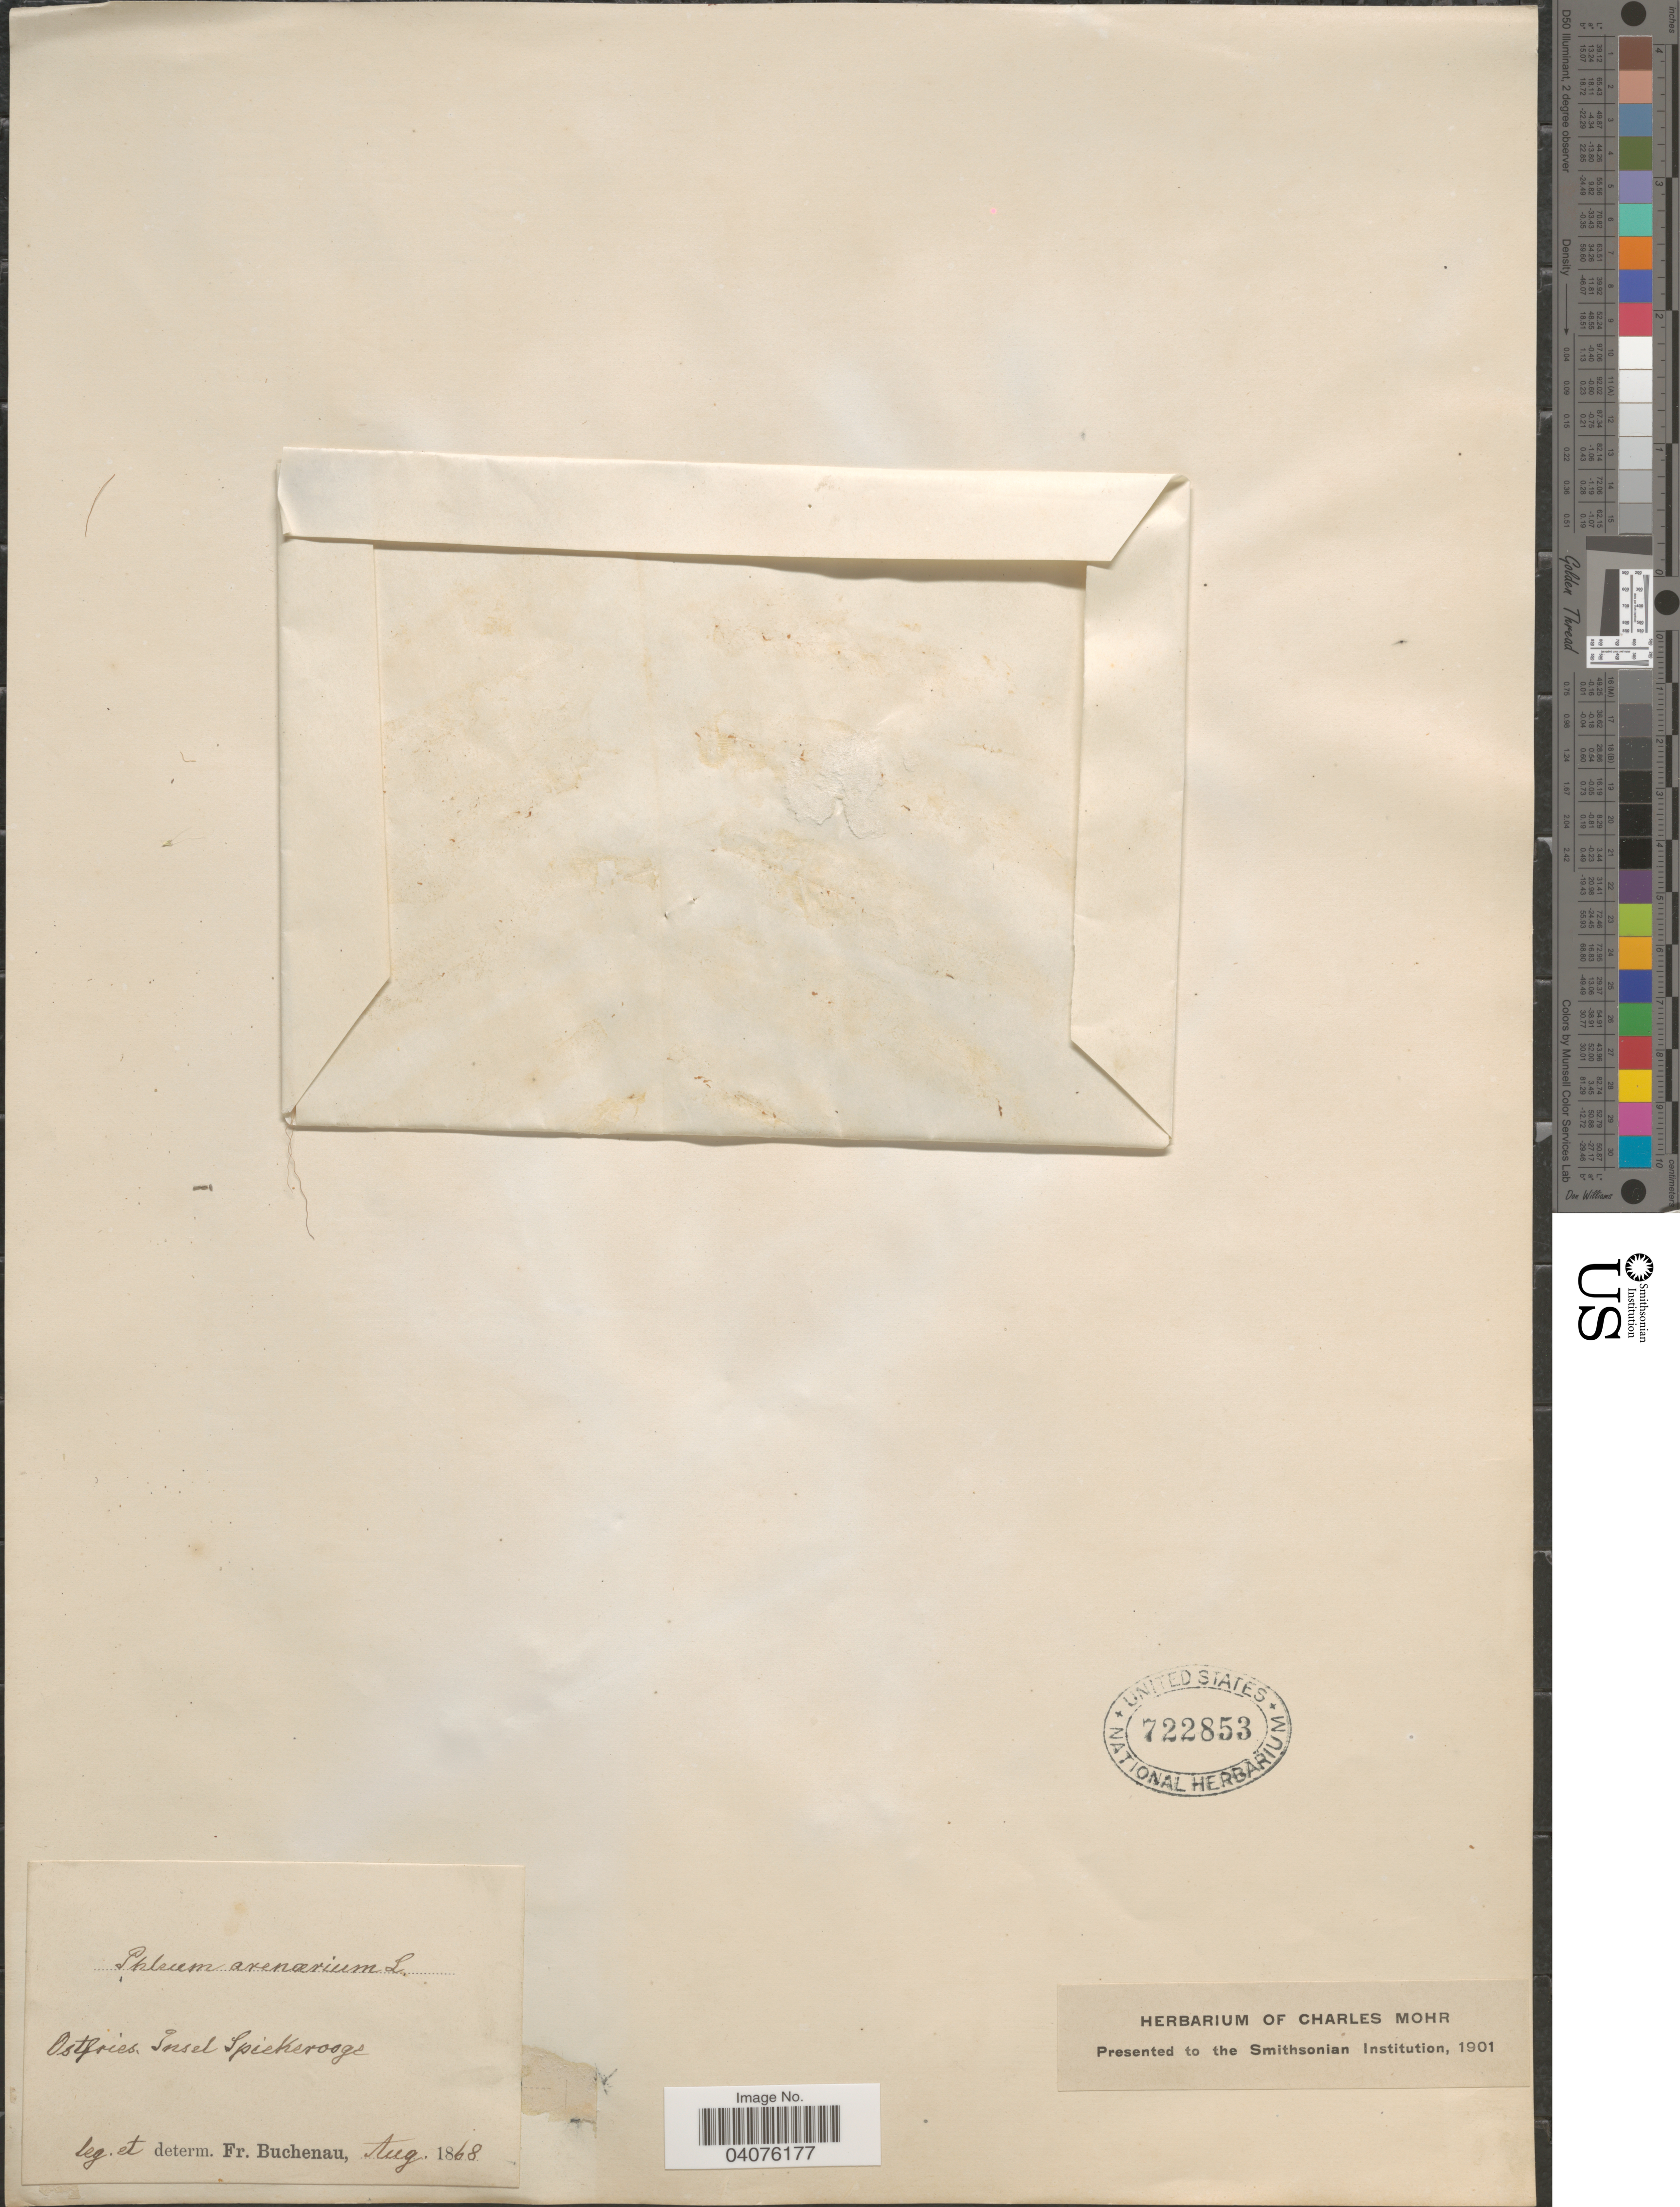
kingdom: Plantae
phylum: Tracheophyta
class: Liliopsida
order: Poales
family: Poaceae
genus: Phleum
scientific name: Phleum arenarium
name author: L.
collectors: F. Buchenau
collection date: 1868-08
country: Germany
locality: Ostfries. Insel Spiekerooge.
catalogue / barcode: US 722853